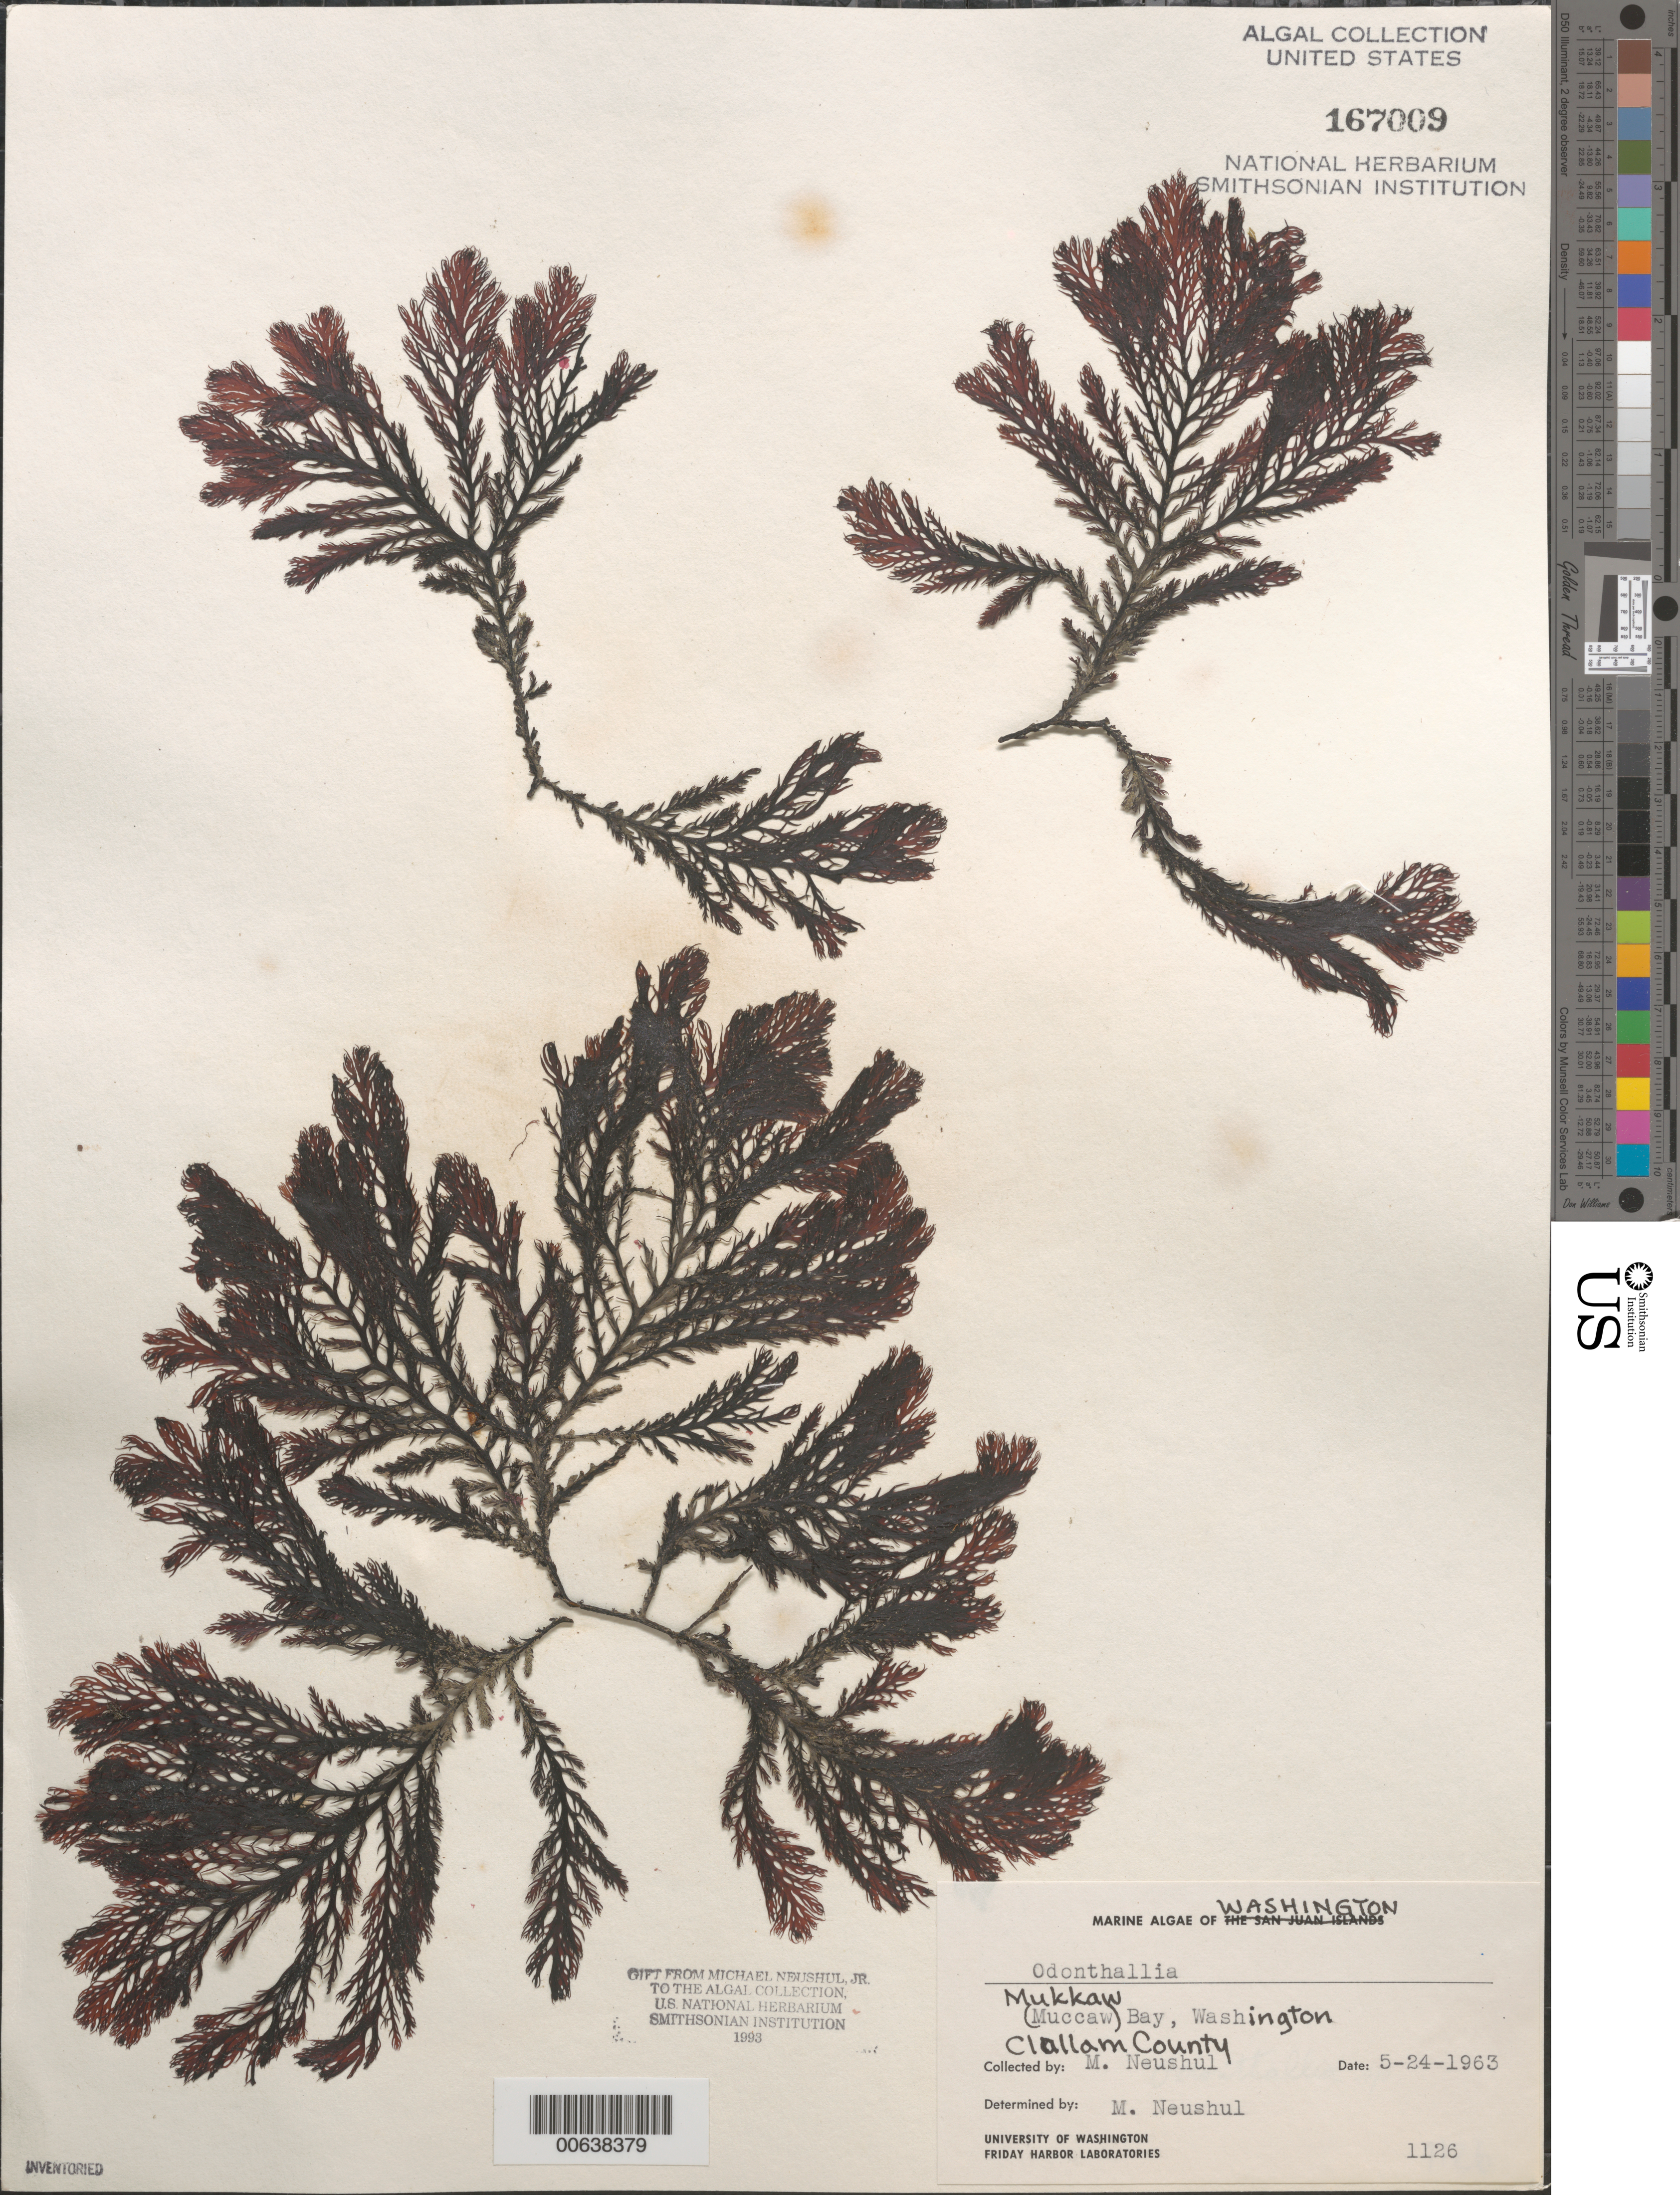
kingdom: Plantae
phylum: Rhodophyta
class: Florideophyceae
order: Ceramiales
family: Rhodomelaceae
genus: Odonthalia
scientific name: Odonthalia sp.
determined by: Neushul, M.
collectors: M. Neushul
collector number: Neushul 1126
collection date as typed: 24 May 1963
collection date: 1963-05-24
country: United States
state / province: Washington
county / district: Clallam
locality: Mukkaw Bay (Muccaw Bay)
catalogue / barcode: US 167009